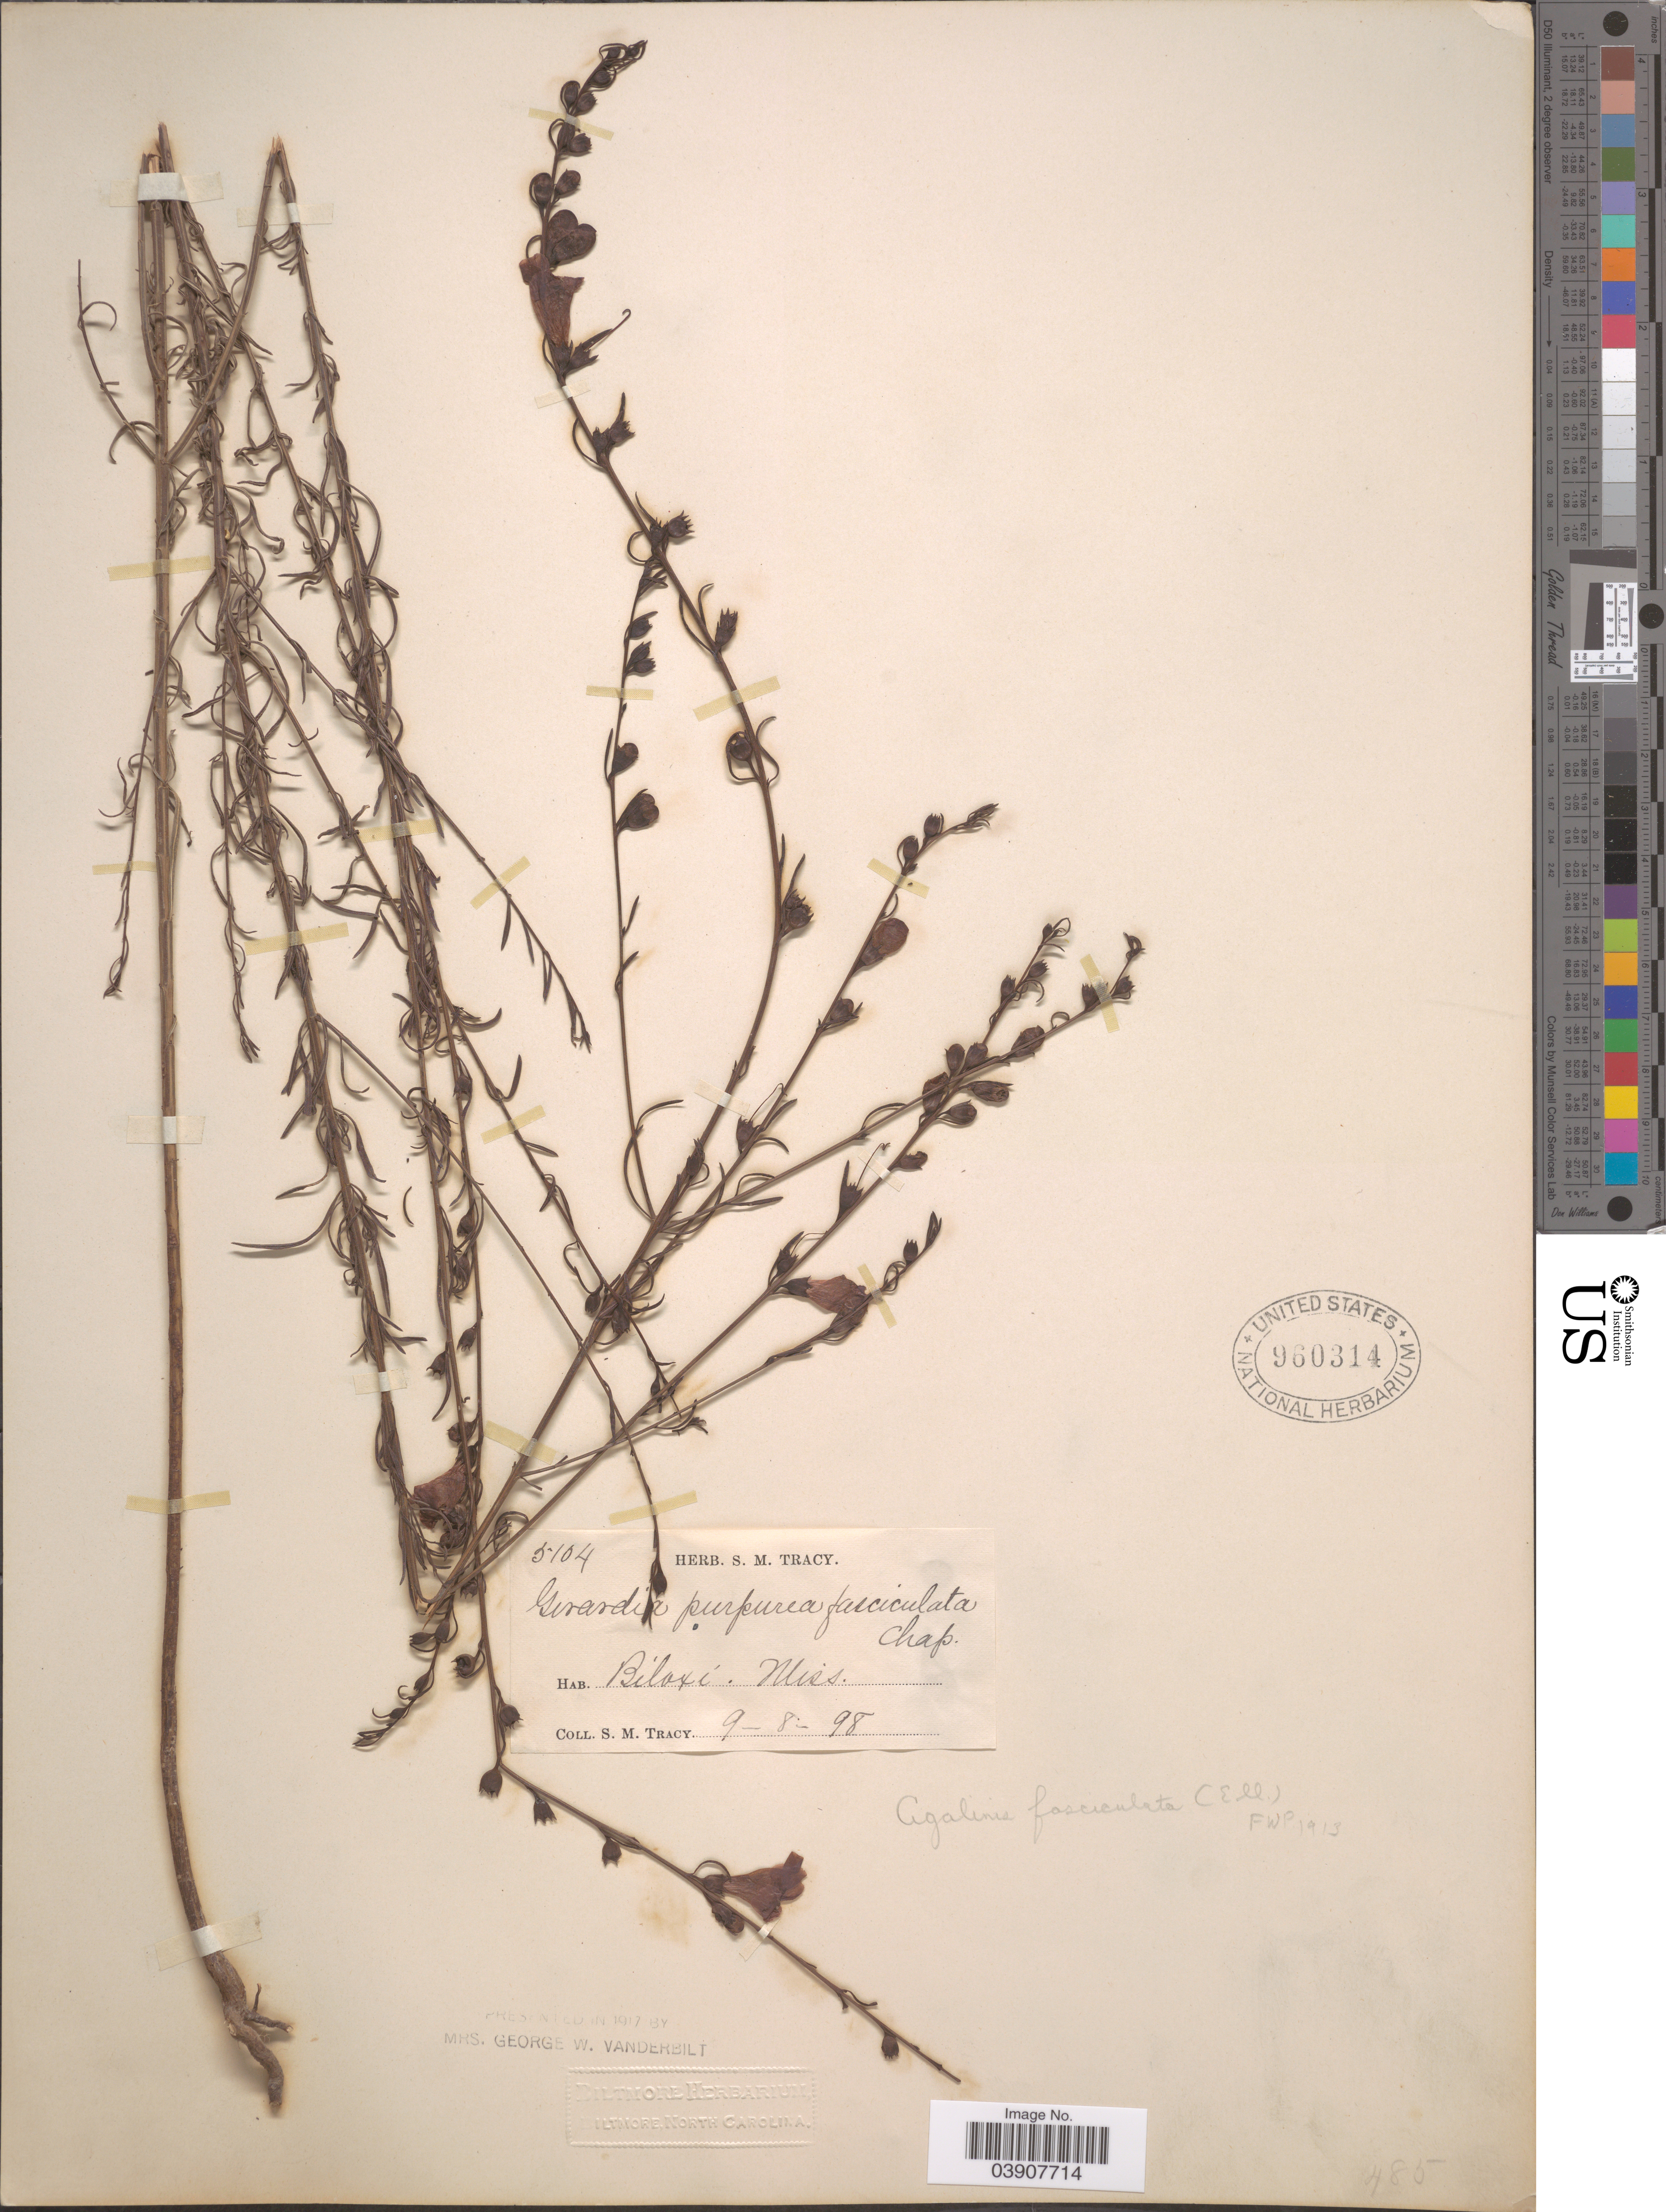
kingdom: Plantae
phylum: Tracheophyta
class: Magnoliopsida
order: Lamiales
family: Orobanchaceae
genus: Agalinis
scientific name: Agalinis fasciculata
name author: (Elliott) Raf.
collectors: S. M. Tracy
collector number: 5104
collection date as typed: Transcribed d/m/y: 8/9/98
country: United States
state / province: Mississippi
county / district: Harrison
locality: Biloxi.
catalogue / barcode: US 960314